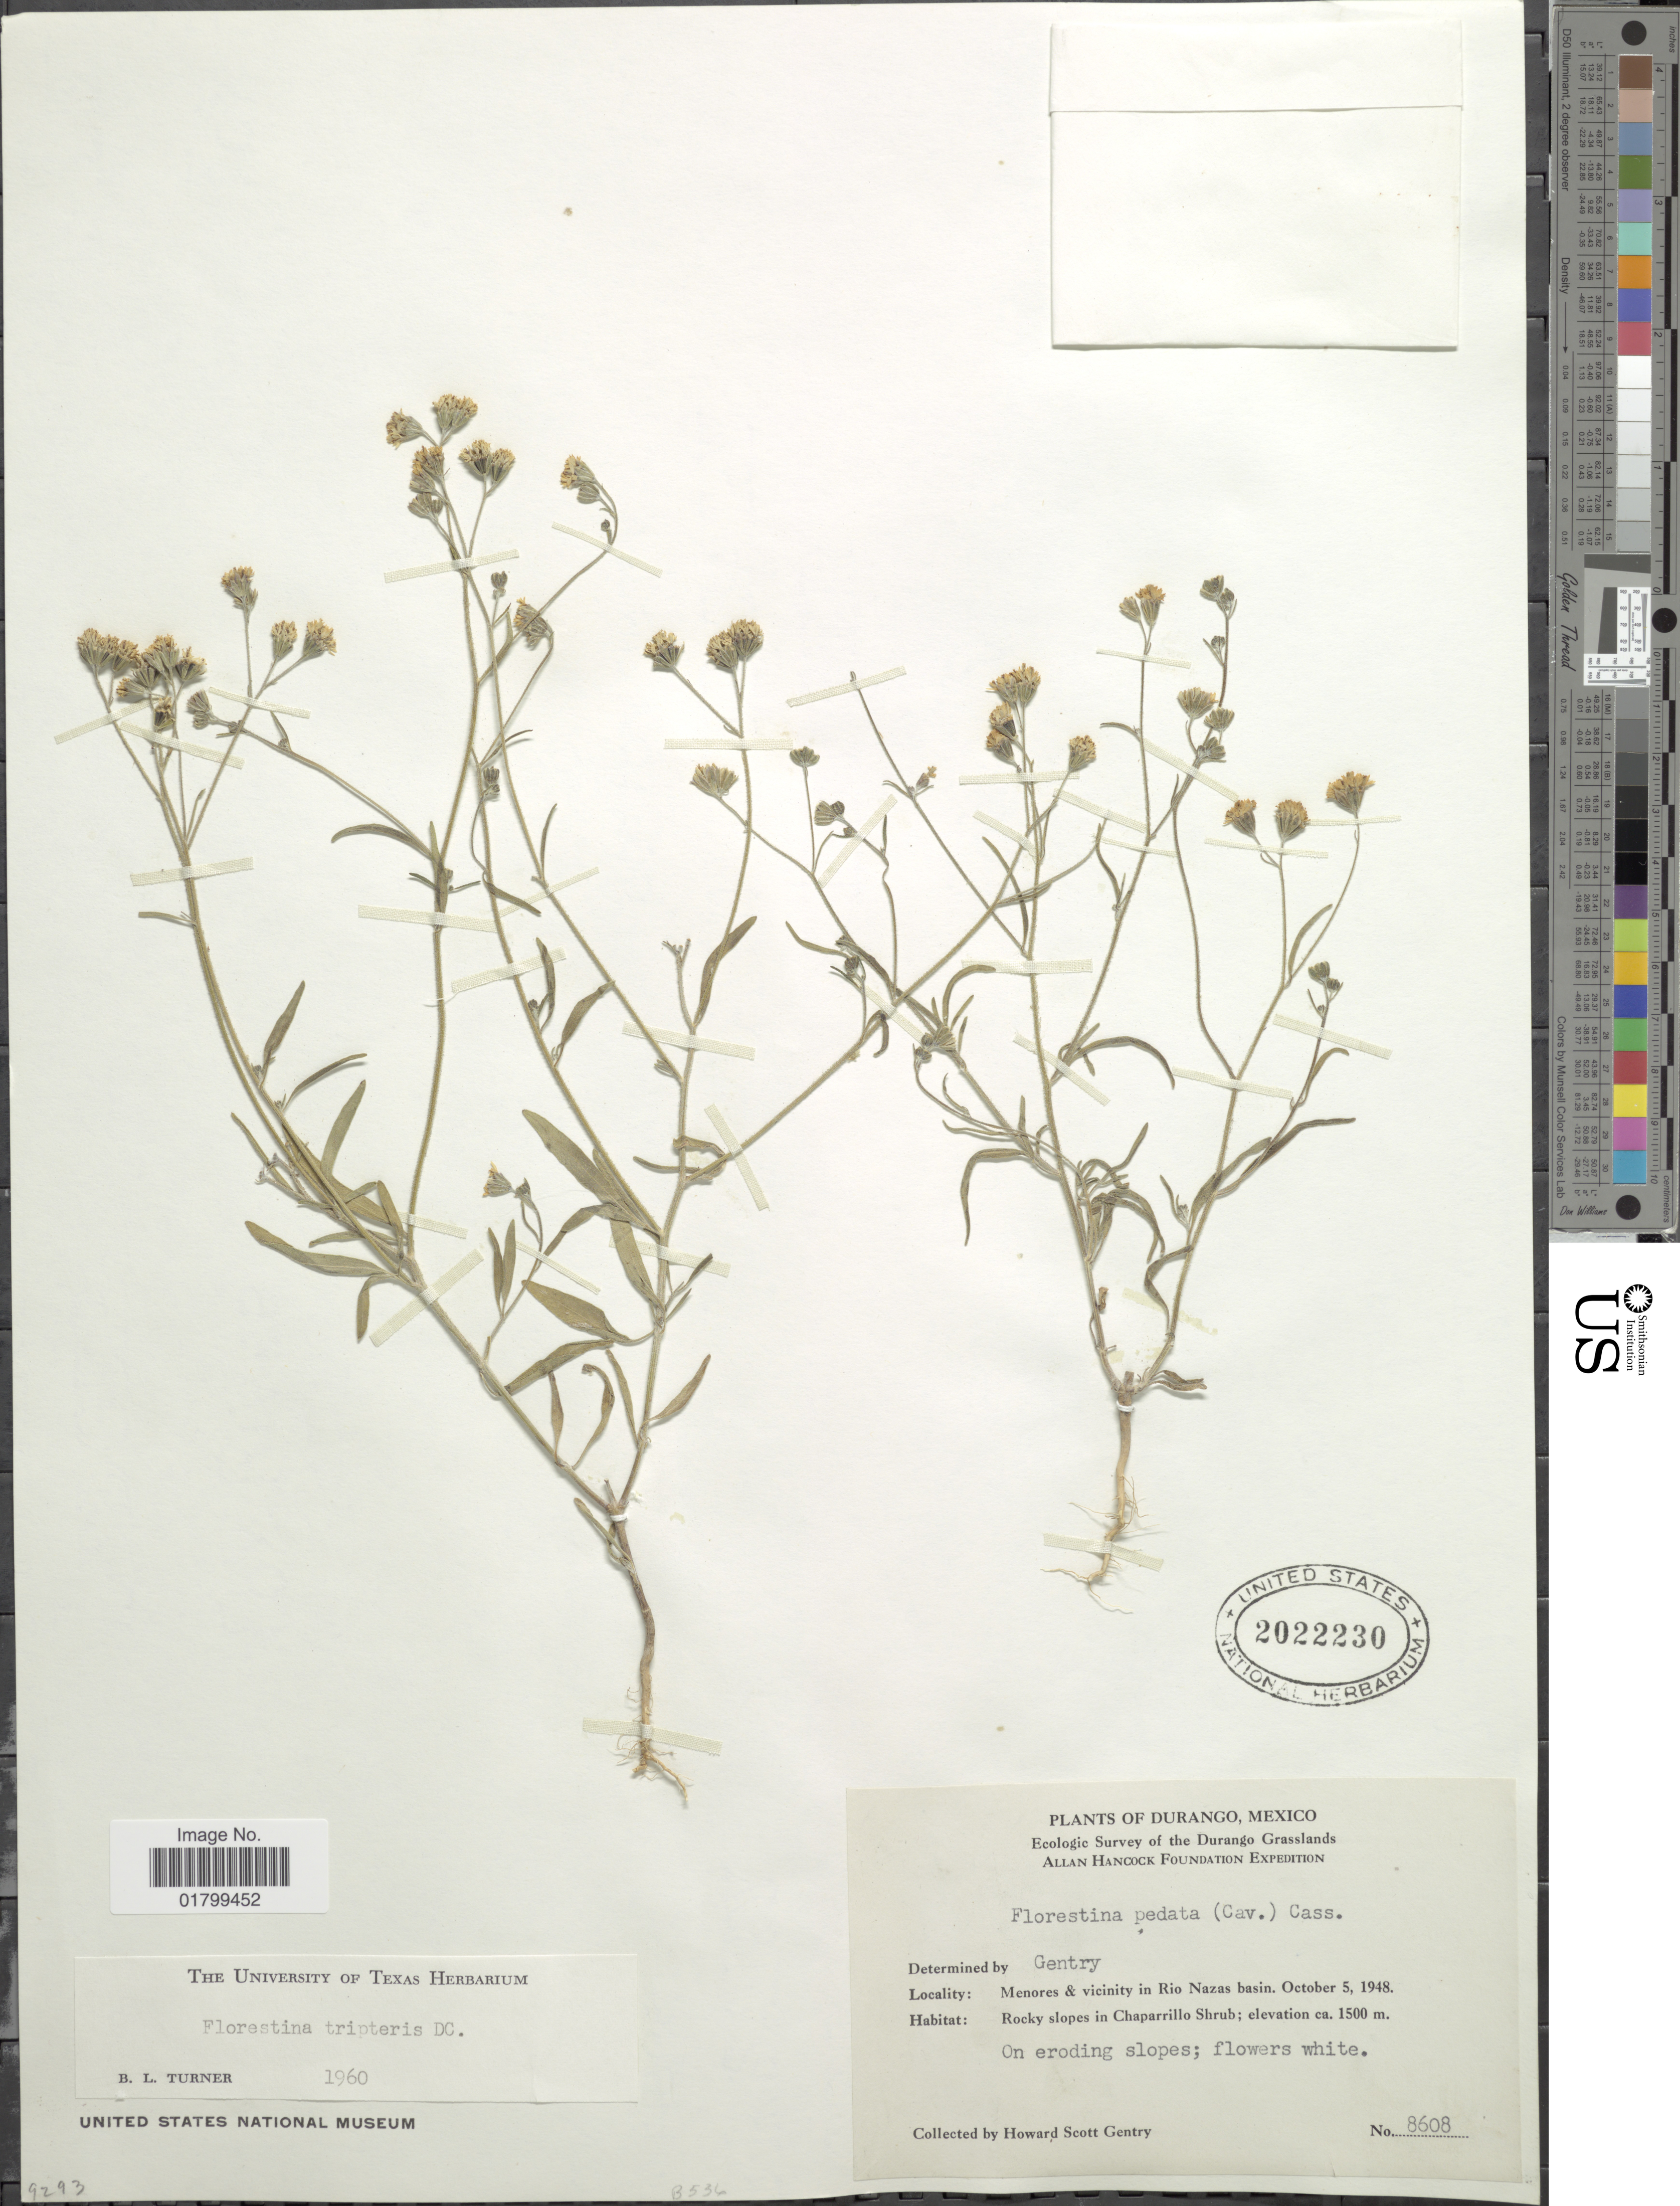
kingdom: Plantae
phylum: Tracheophyta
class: Magnoliopsida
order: Asterales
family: Asteraceae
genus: Florestina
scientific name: Florestina tripteris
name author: DC.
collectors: H. S. Gentry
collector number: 8608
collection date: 1948-10-05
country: Mexico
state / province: Durango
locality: Menores & vicinity in Rio Nazas basin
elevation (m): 1500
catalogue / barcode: US 2022230